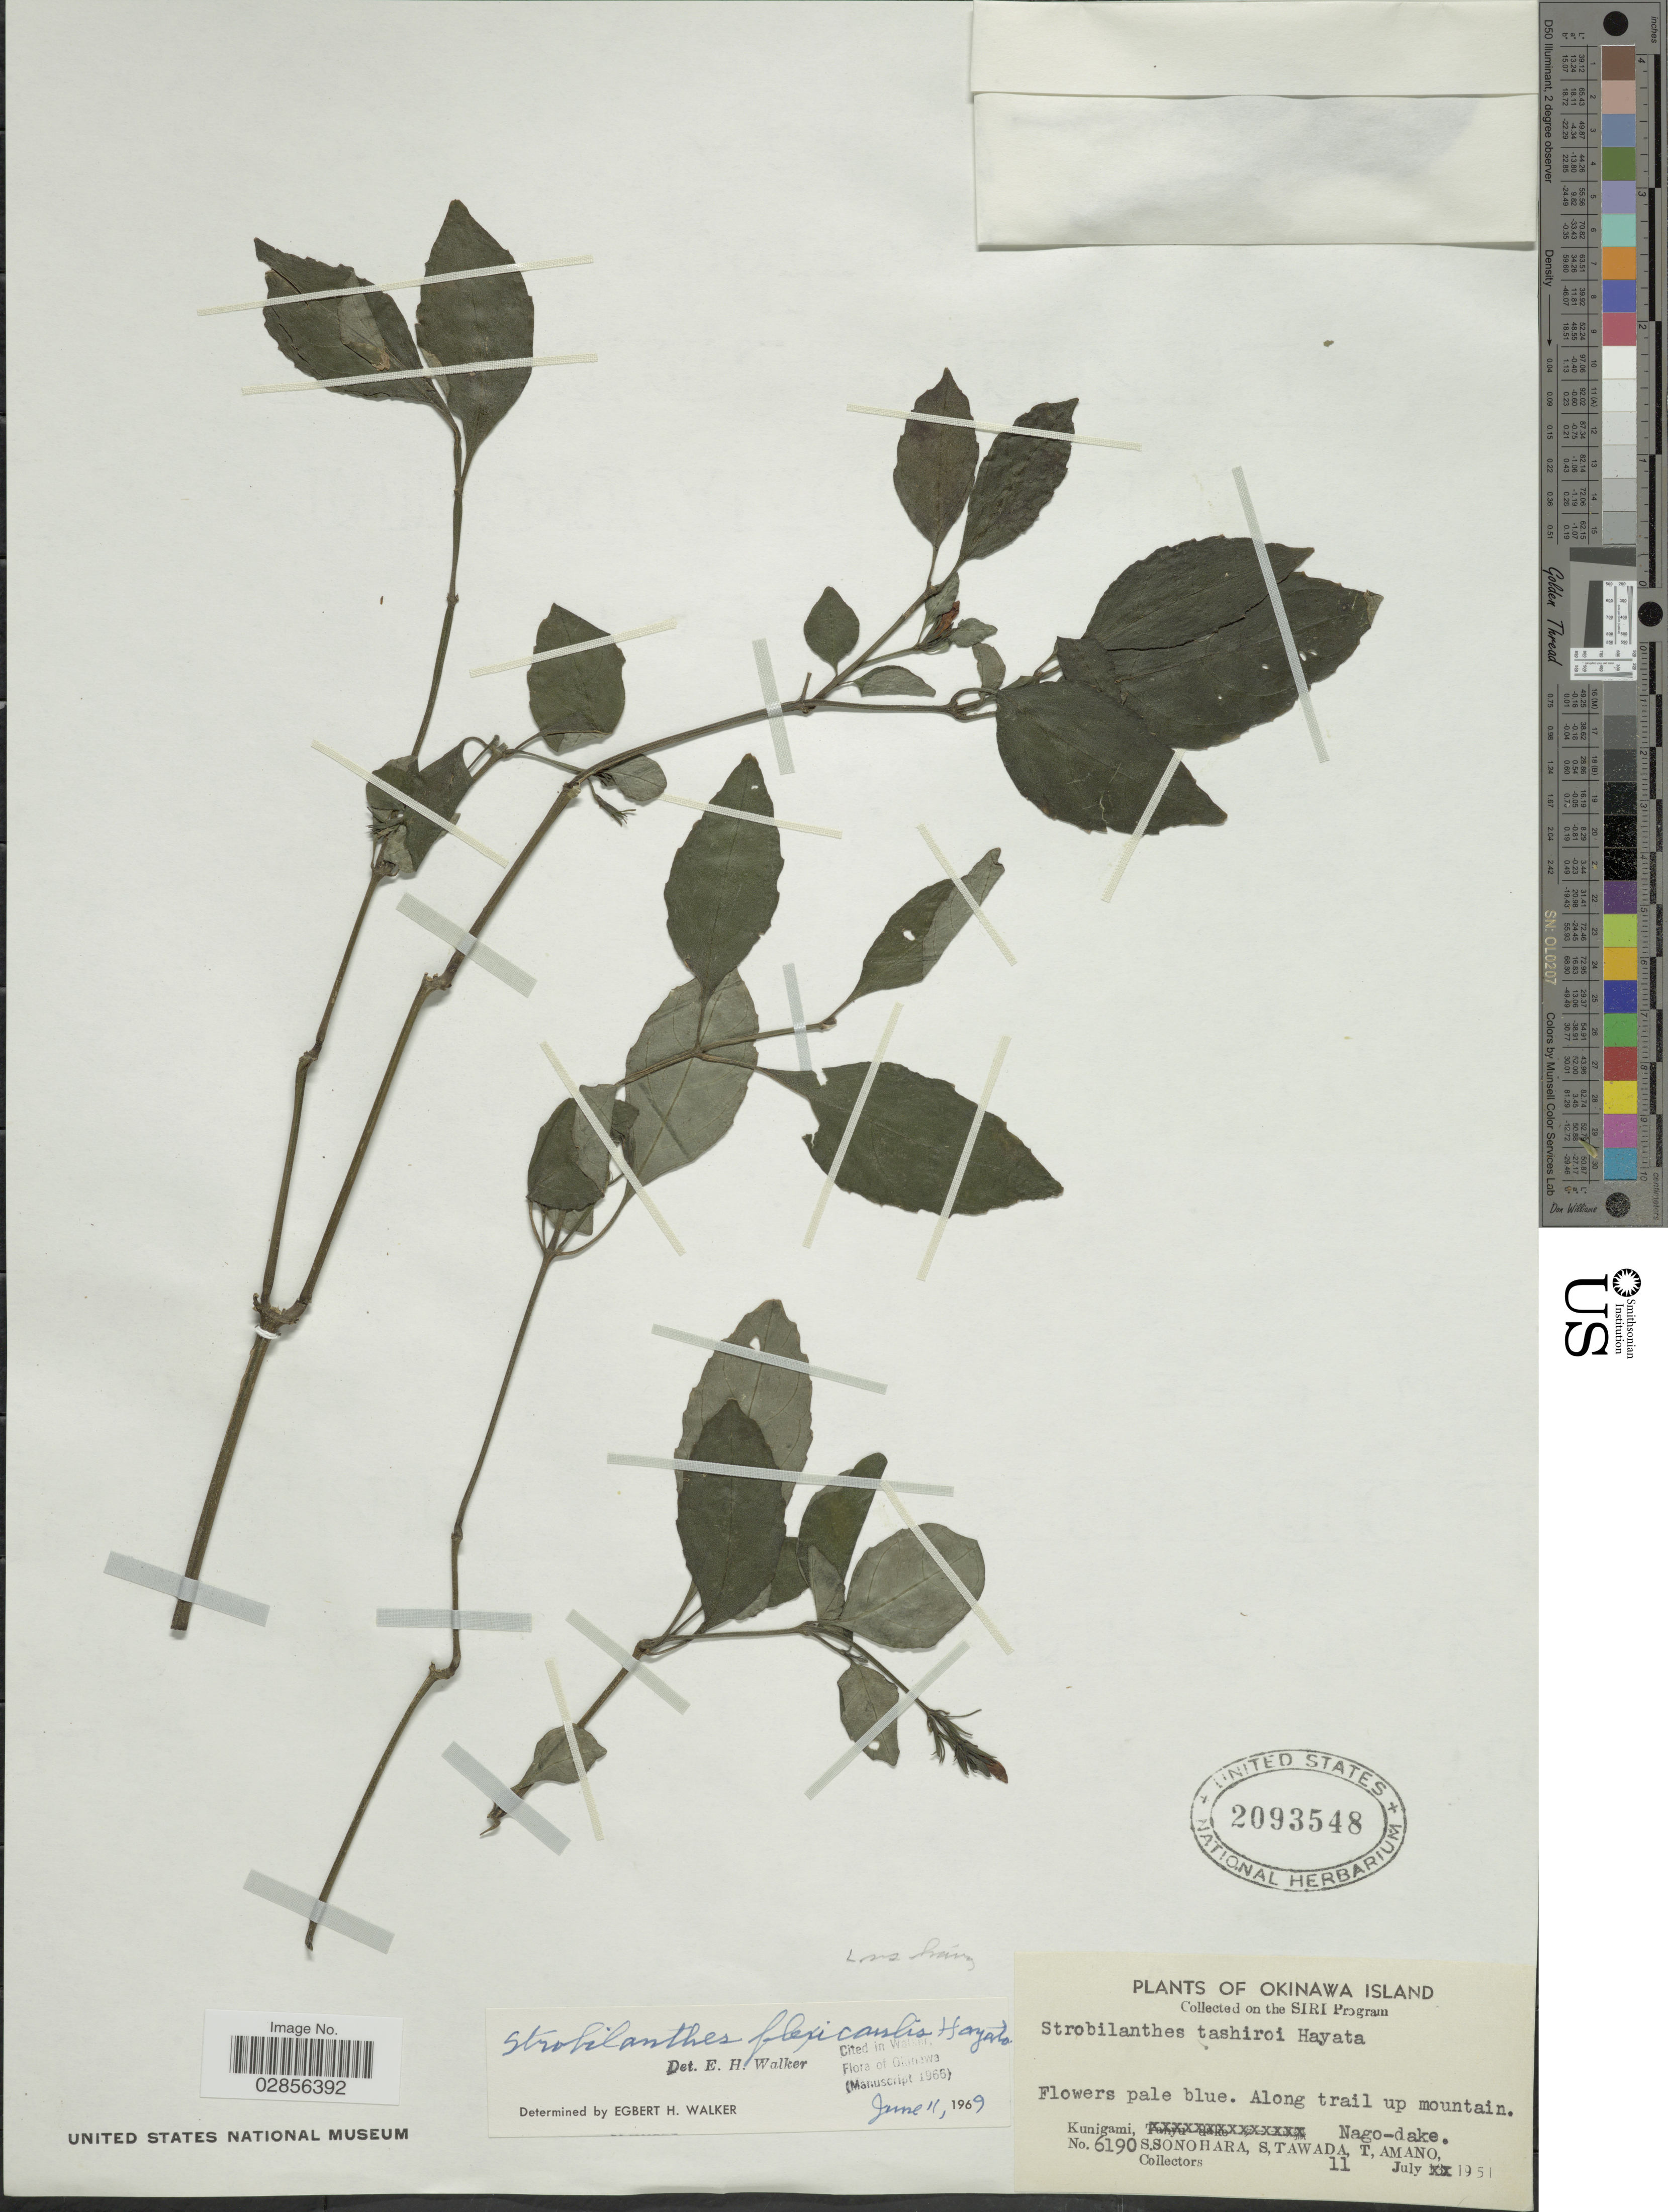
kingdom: Plantae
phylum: Tracheophyta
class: Magnoliopsida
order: Lamiales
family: Acanthaceae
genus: Strobilanthes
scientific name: Strobilanthes flexicaulis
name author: Hayata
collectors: S. Sonohara, S. Tawada & T. Amano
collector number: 6190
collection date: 1951-07-11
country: Japan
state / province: Okinawa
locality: Okinawa Island. Along trail up mountain. Kunigami, Nago-dake.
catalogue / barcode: US 2093548